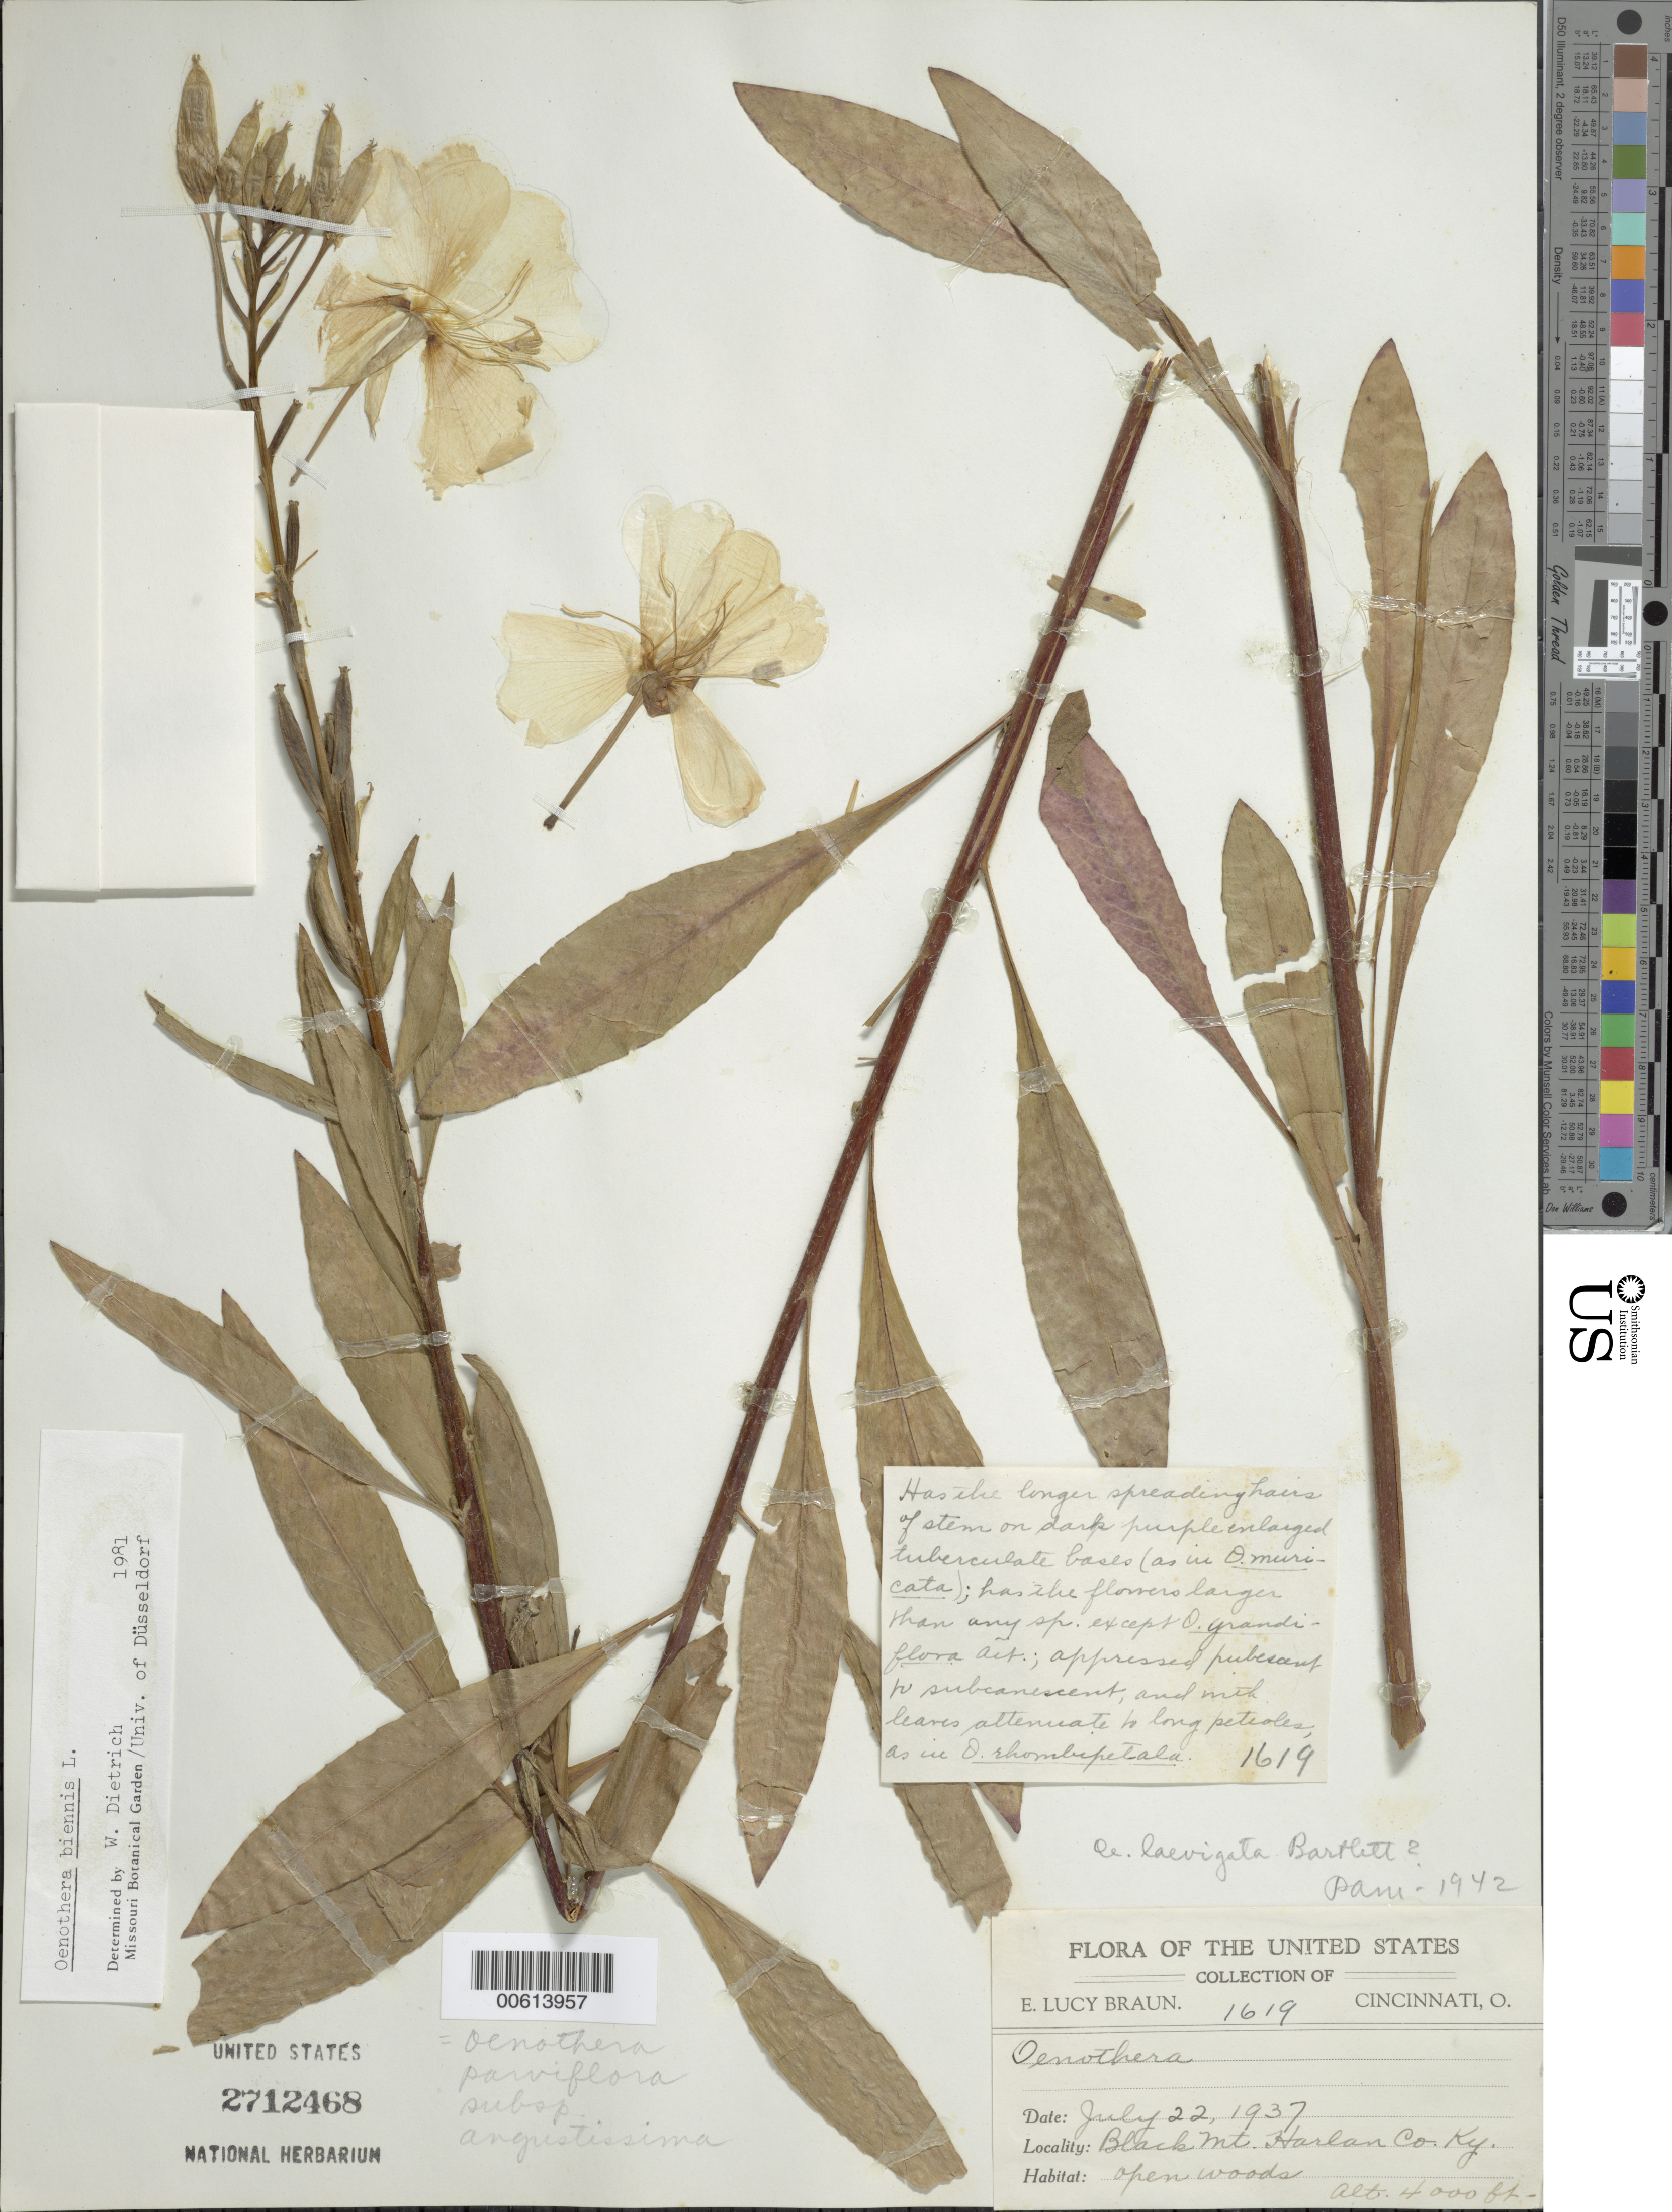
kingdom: Plantae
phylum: Tracheophyta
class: Magnoliopsida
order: Myrtales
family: Onagraceae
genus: Oenothera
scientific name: Oenothera biennis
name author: L.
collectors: E. L. Braun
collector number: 1619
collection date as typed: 22 Jul 1937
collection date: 1937-07-22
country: United States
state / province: Kansas (?)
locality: Black Mt. [Locality recorded as Kansas, Harlan County. There is no Harlan County in Kansas but there is one in Nebraska across the Kansas-Nebraska border from Phillips County.]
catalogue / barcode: US 2712468